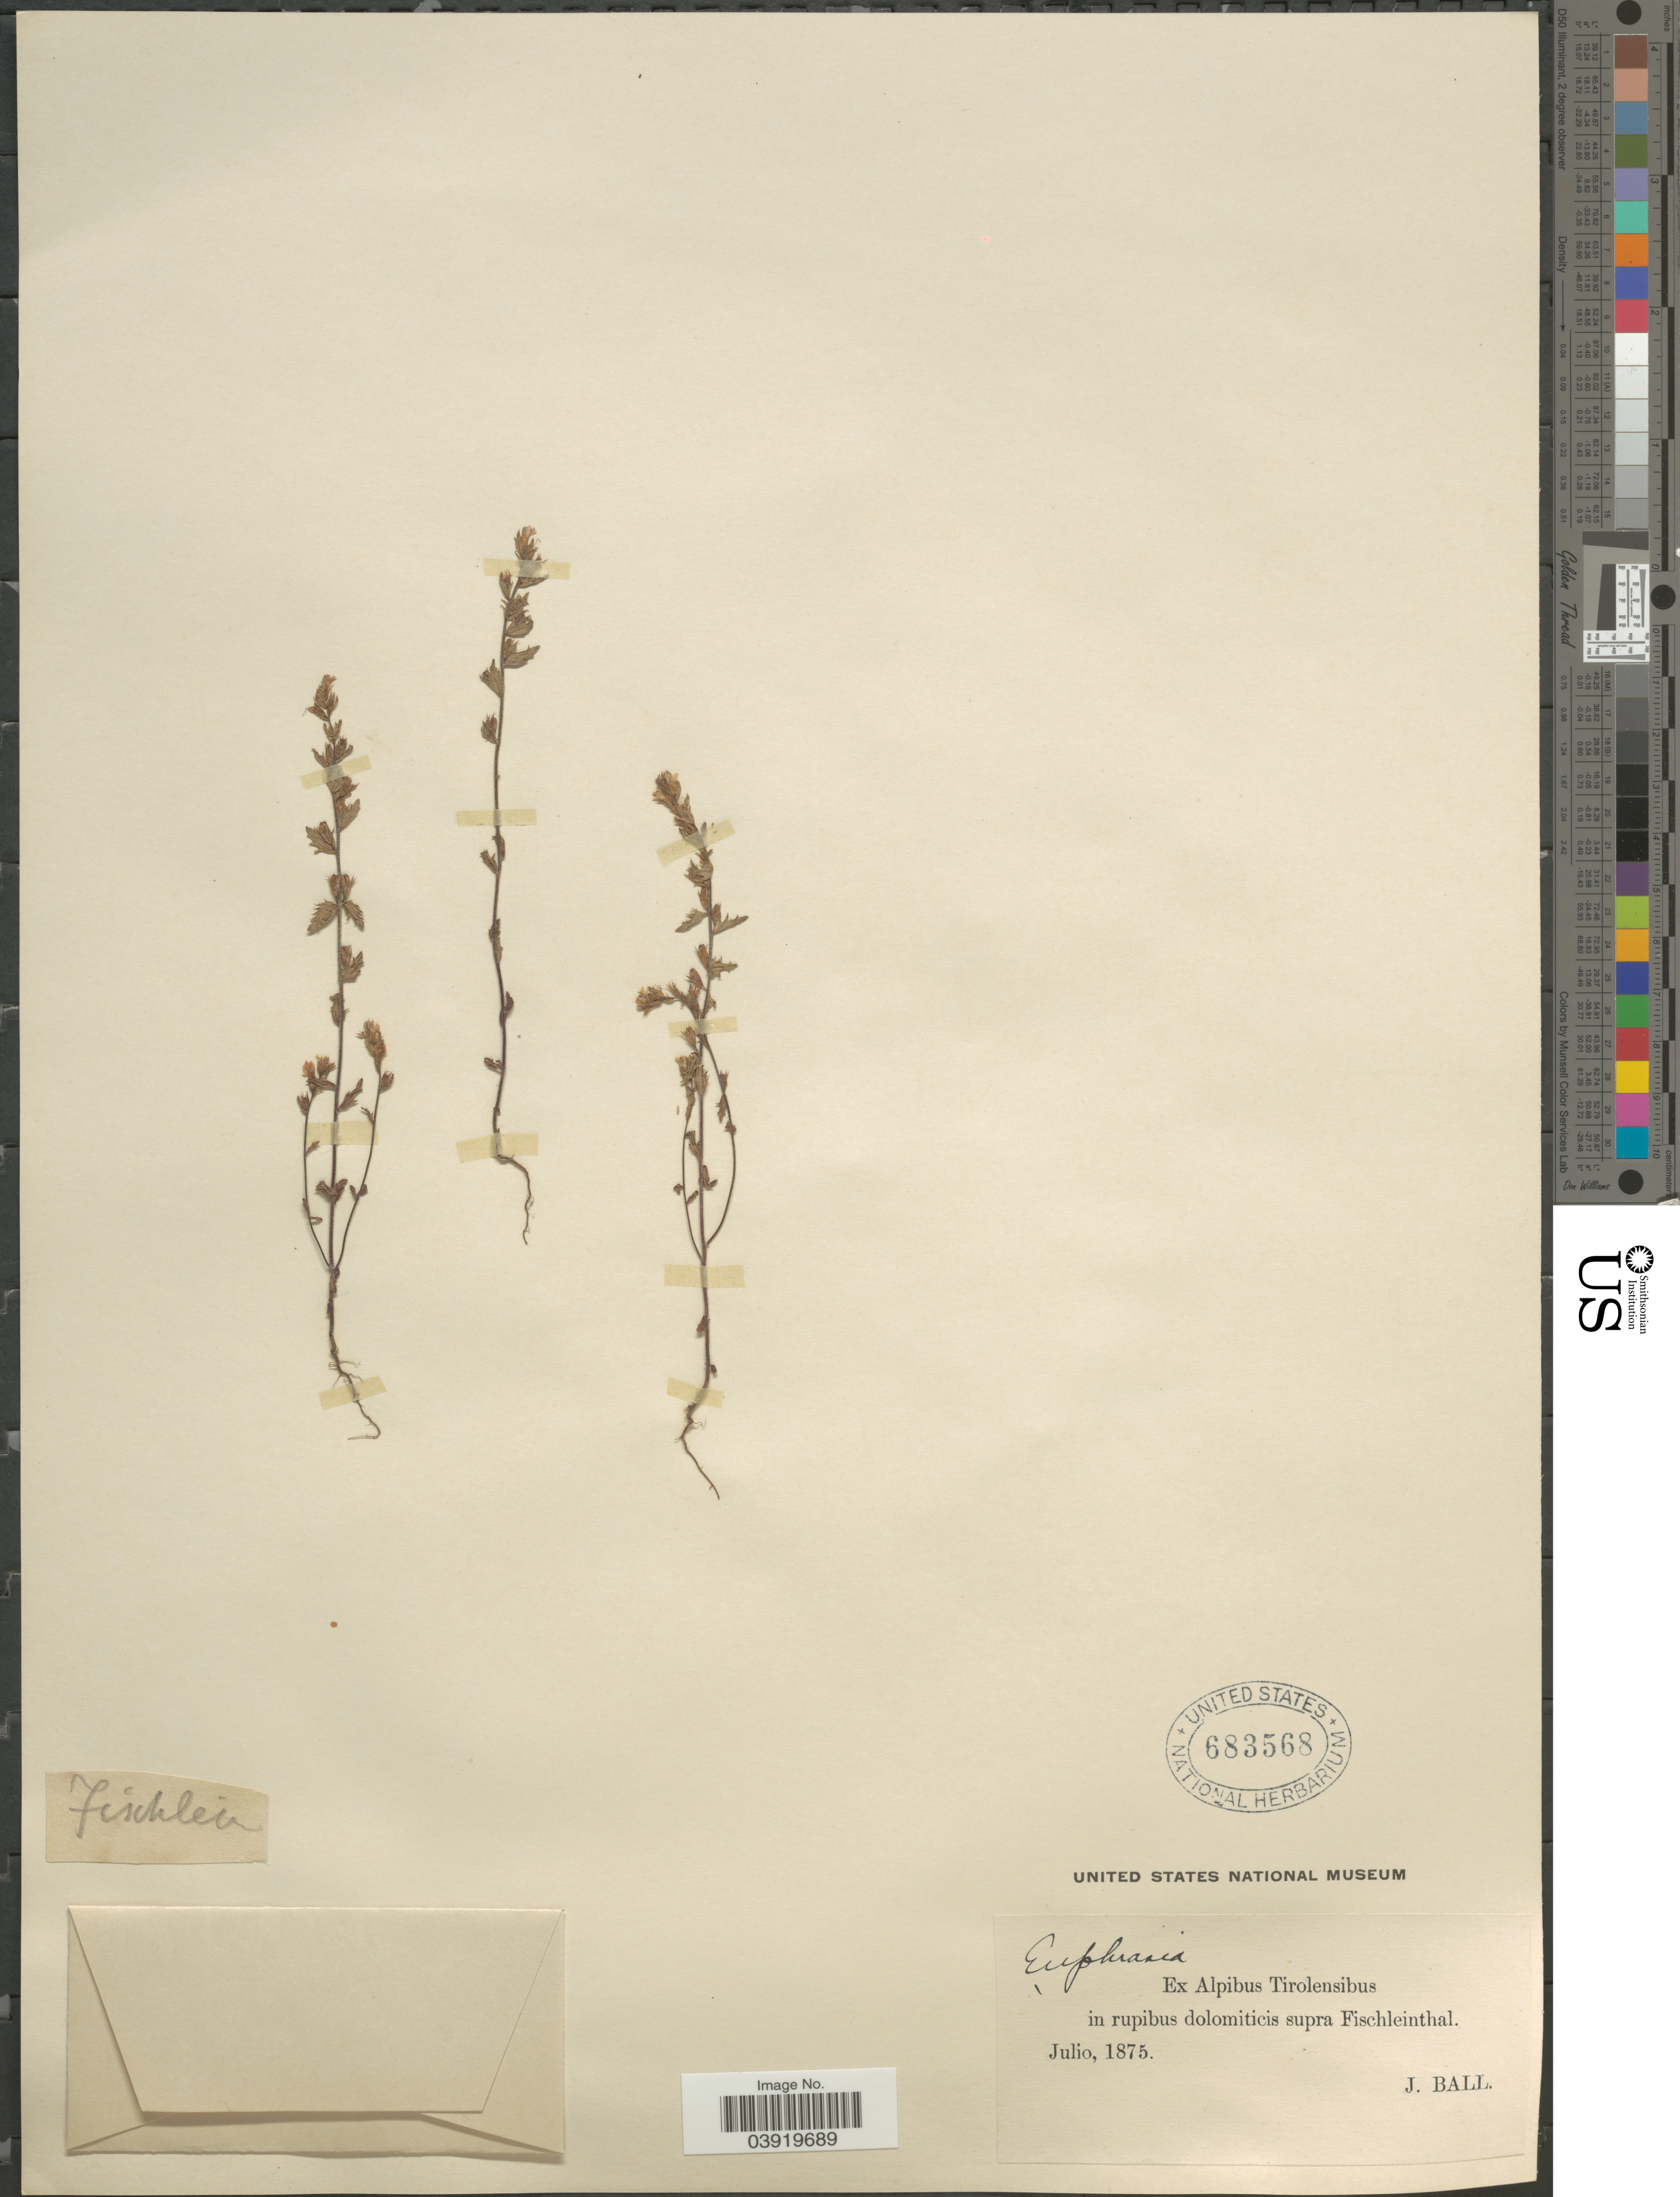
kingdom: Plantae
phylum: Tracheophyta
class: Magnoliopsida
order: Lamiales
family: Orobanchaceae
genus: Euphrasia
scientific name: Euphrasia sp.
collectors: J. Ball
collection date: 1875-07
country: Italy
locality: Ex rupibus Tirolensibus in rupibus dolomiticis supra Fischleinthal.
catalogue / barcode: US 683568